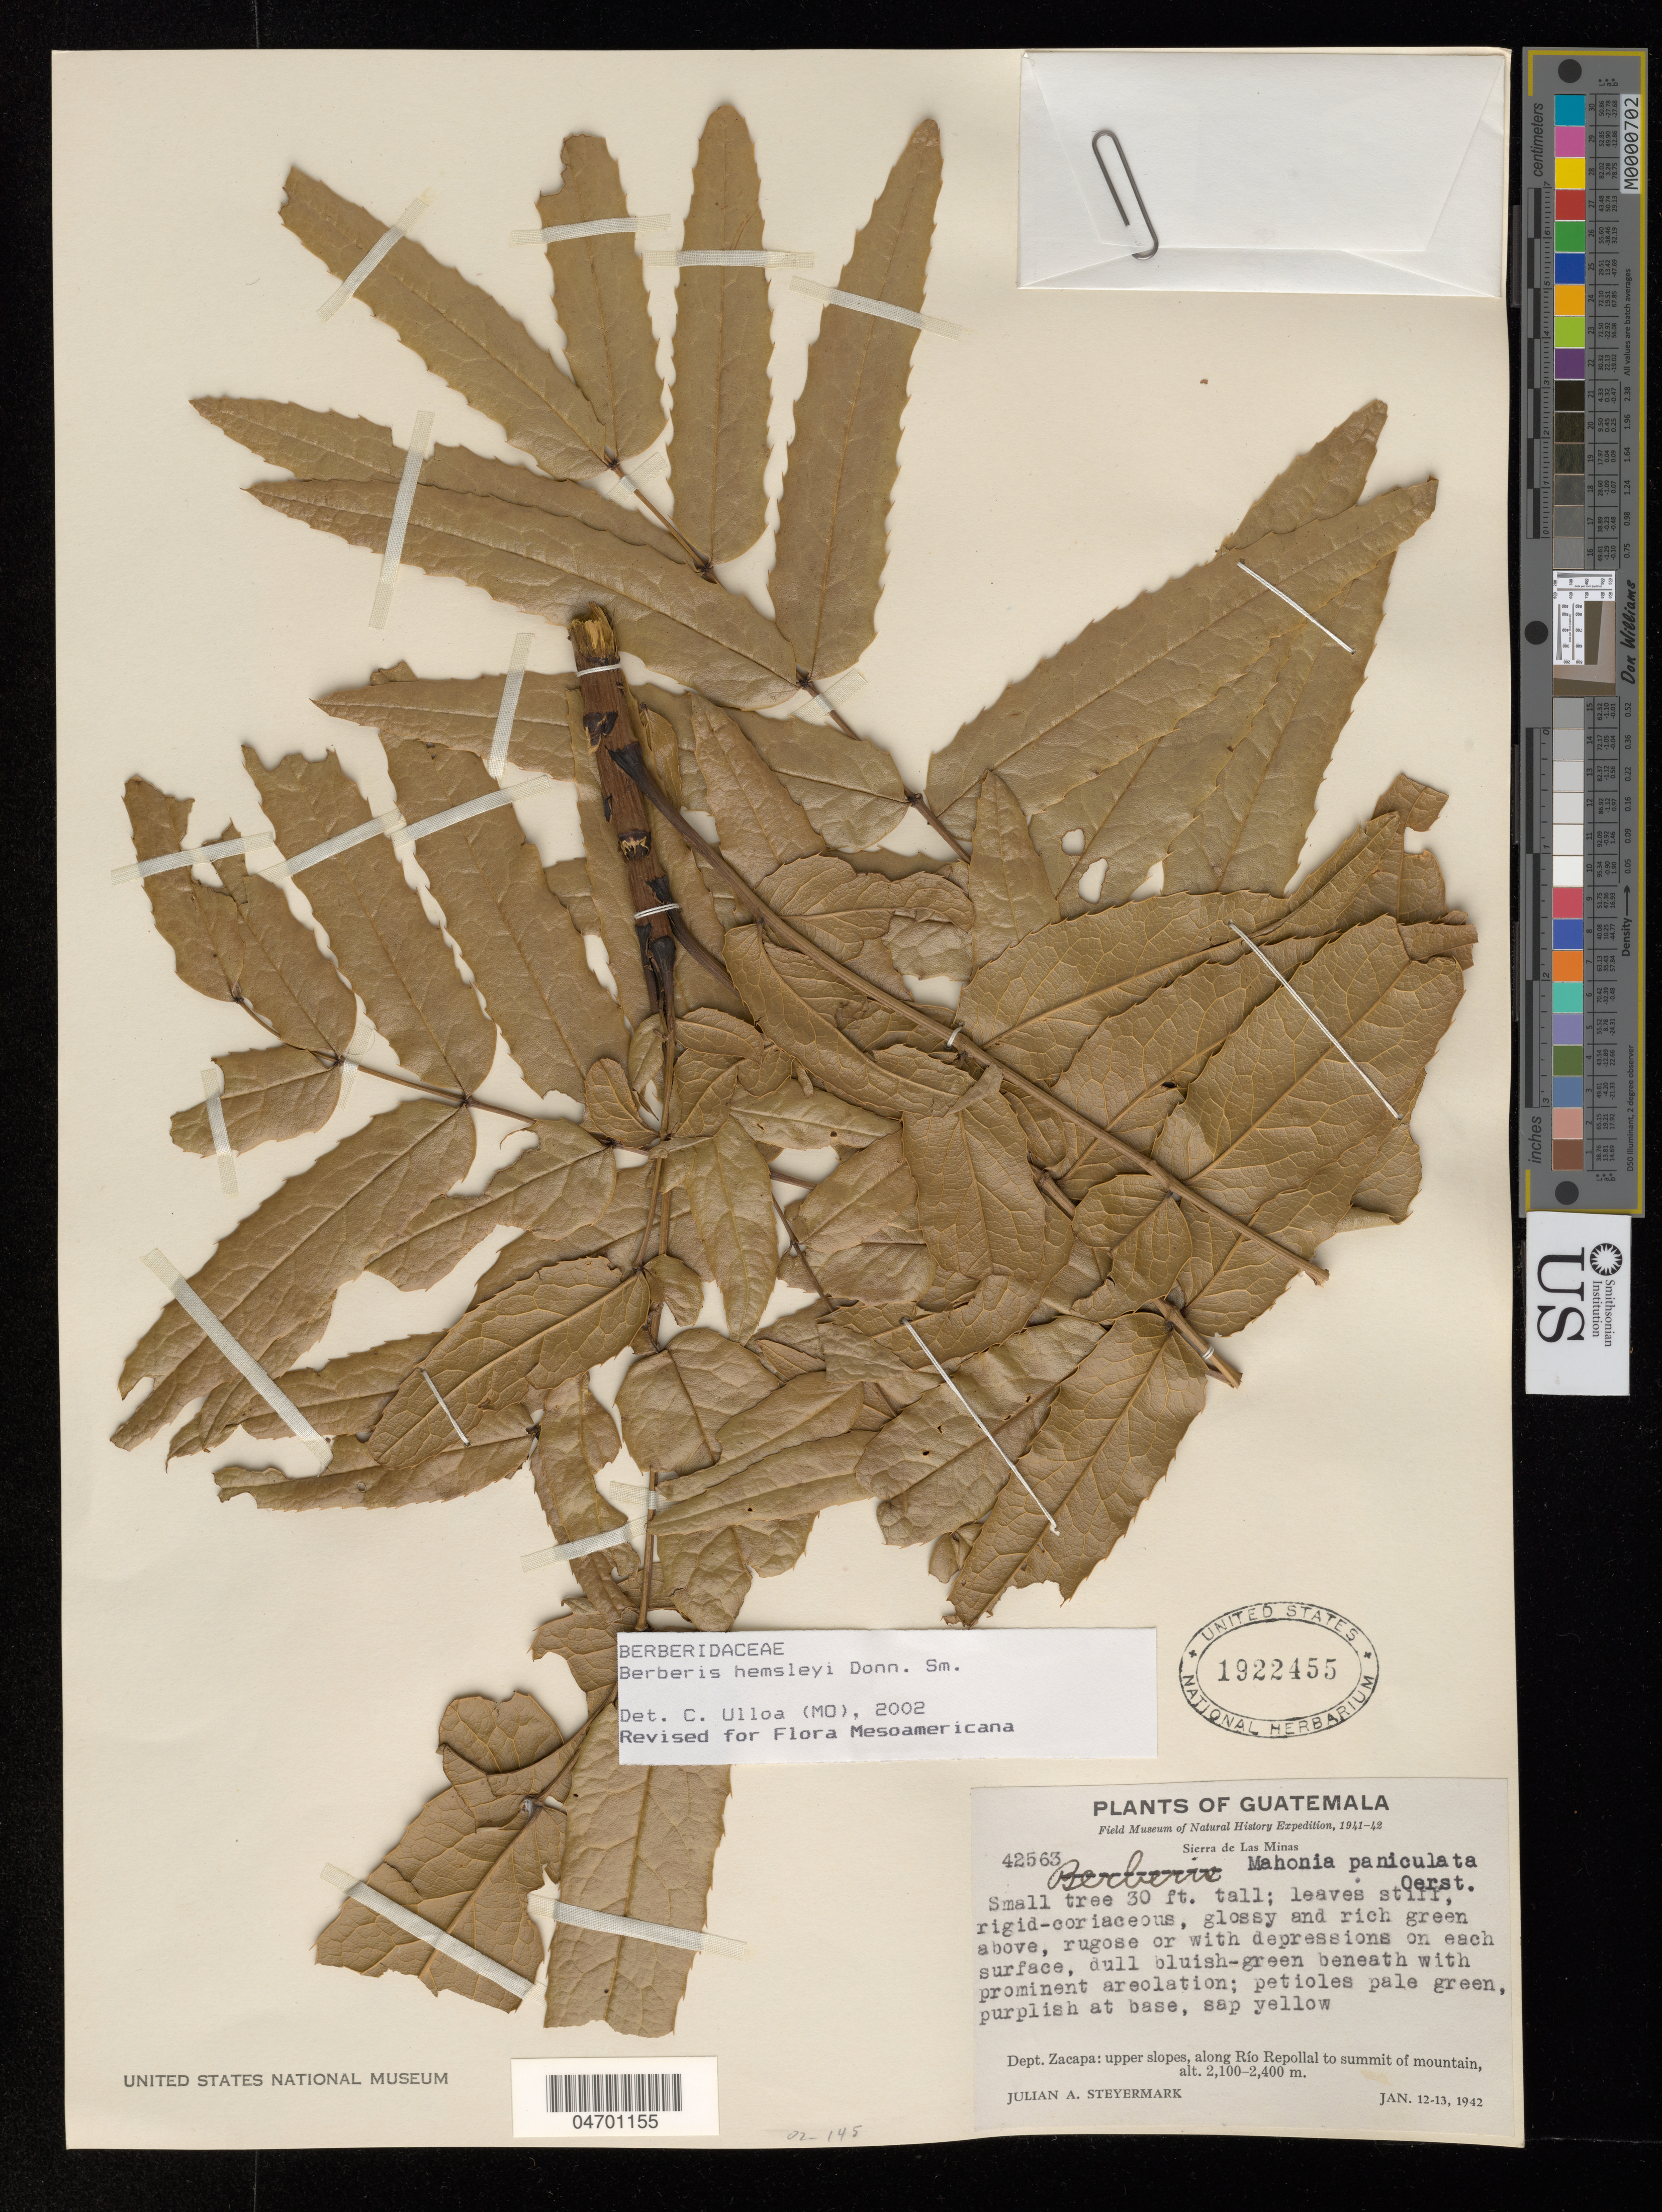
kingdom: Plantae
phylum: Tracheophyta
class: Magnoliopsida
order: Ranunculales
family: Berberidaceae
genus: Berberis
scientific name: Berberis hemsleyi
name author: Donn. Sm.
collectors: J. Steyermark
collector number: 42563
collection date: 1942-01-13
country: Guatemala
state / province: Zacapa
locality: Field Museum of Natural History Expedition, 1941-42. Dept. Zacapa: upper slopes, along Riío Repollal to summit of mountain.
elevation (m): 2100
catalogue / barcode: US 1922455